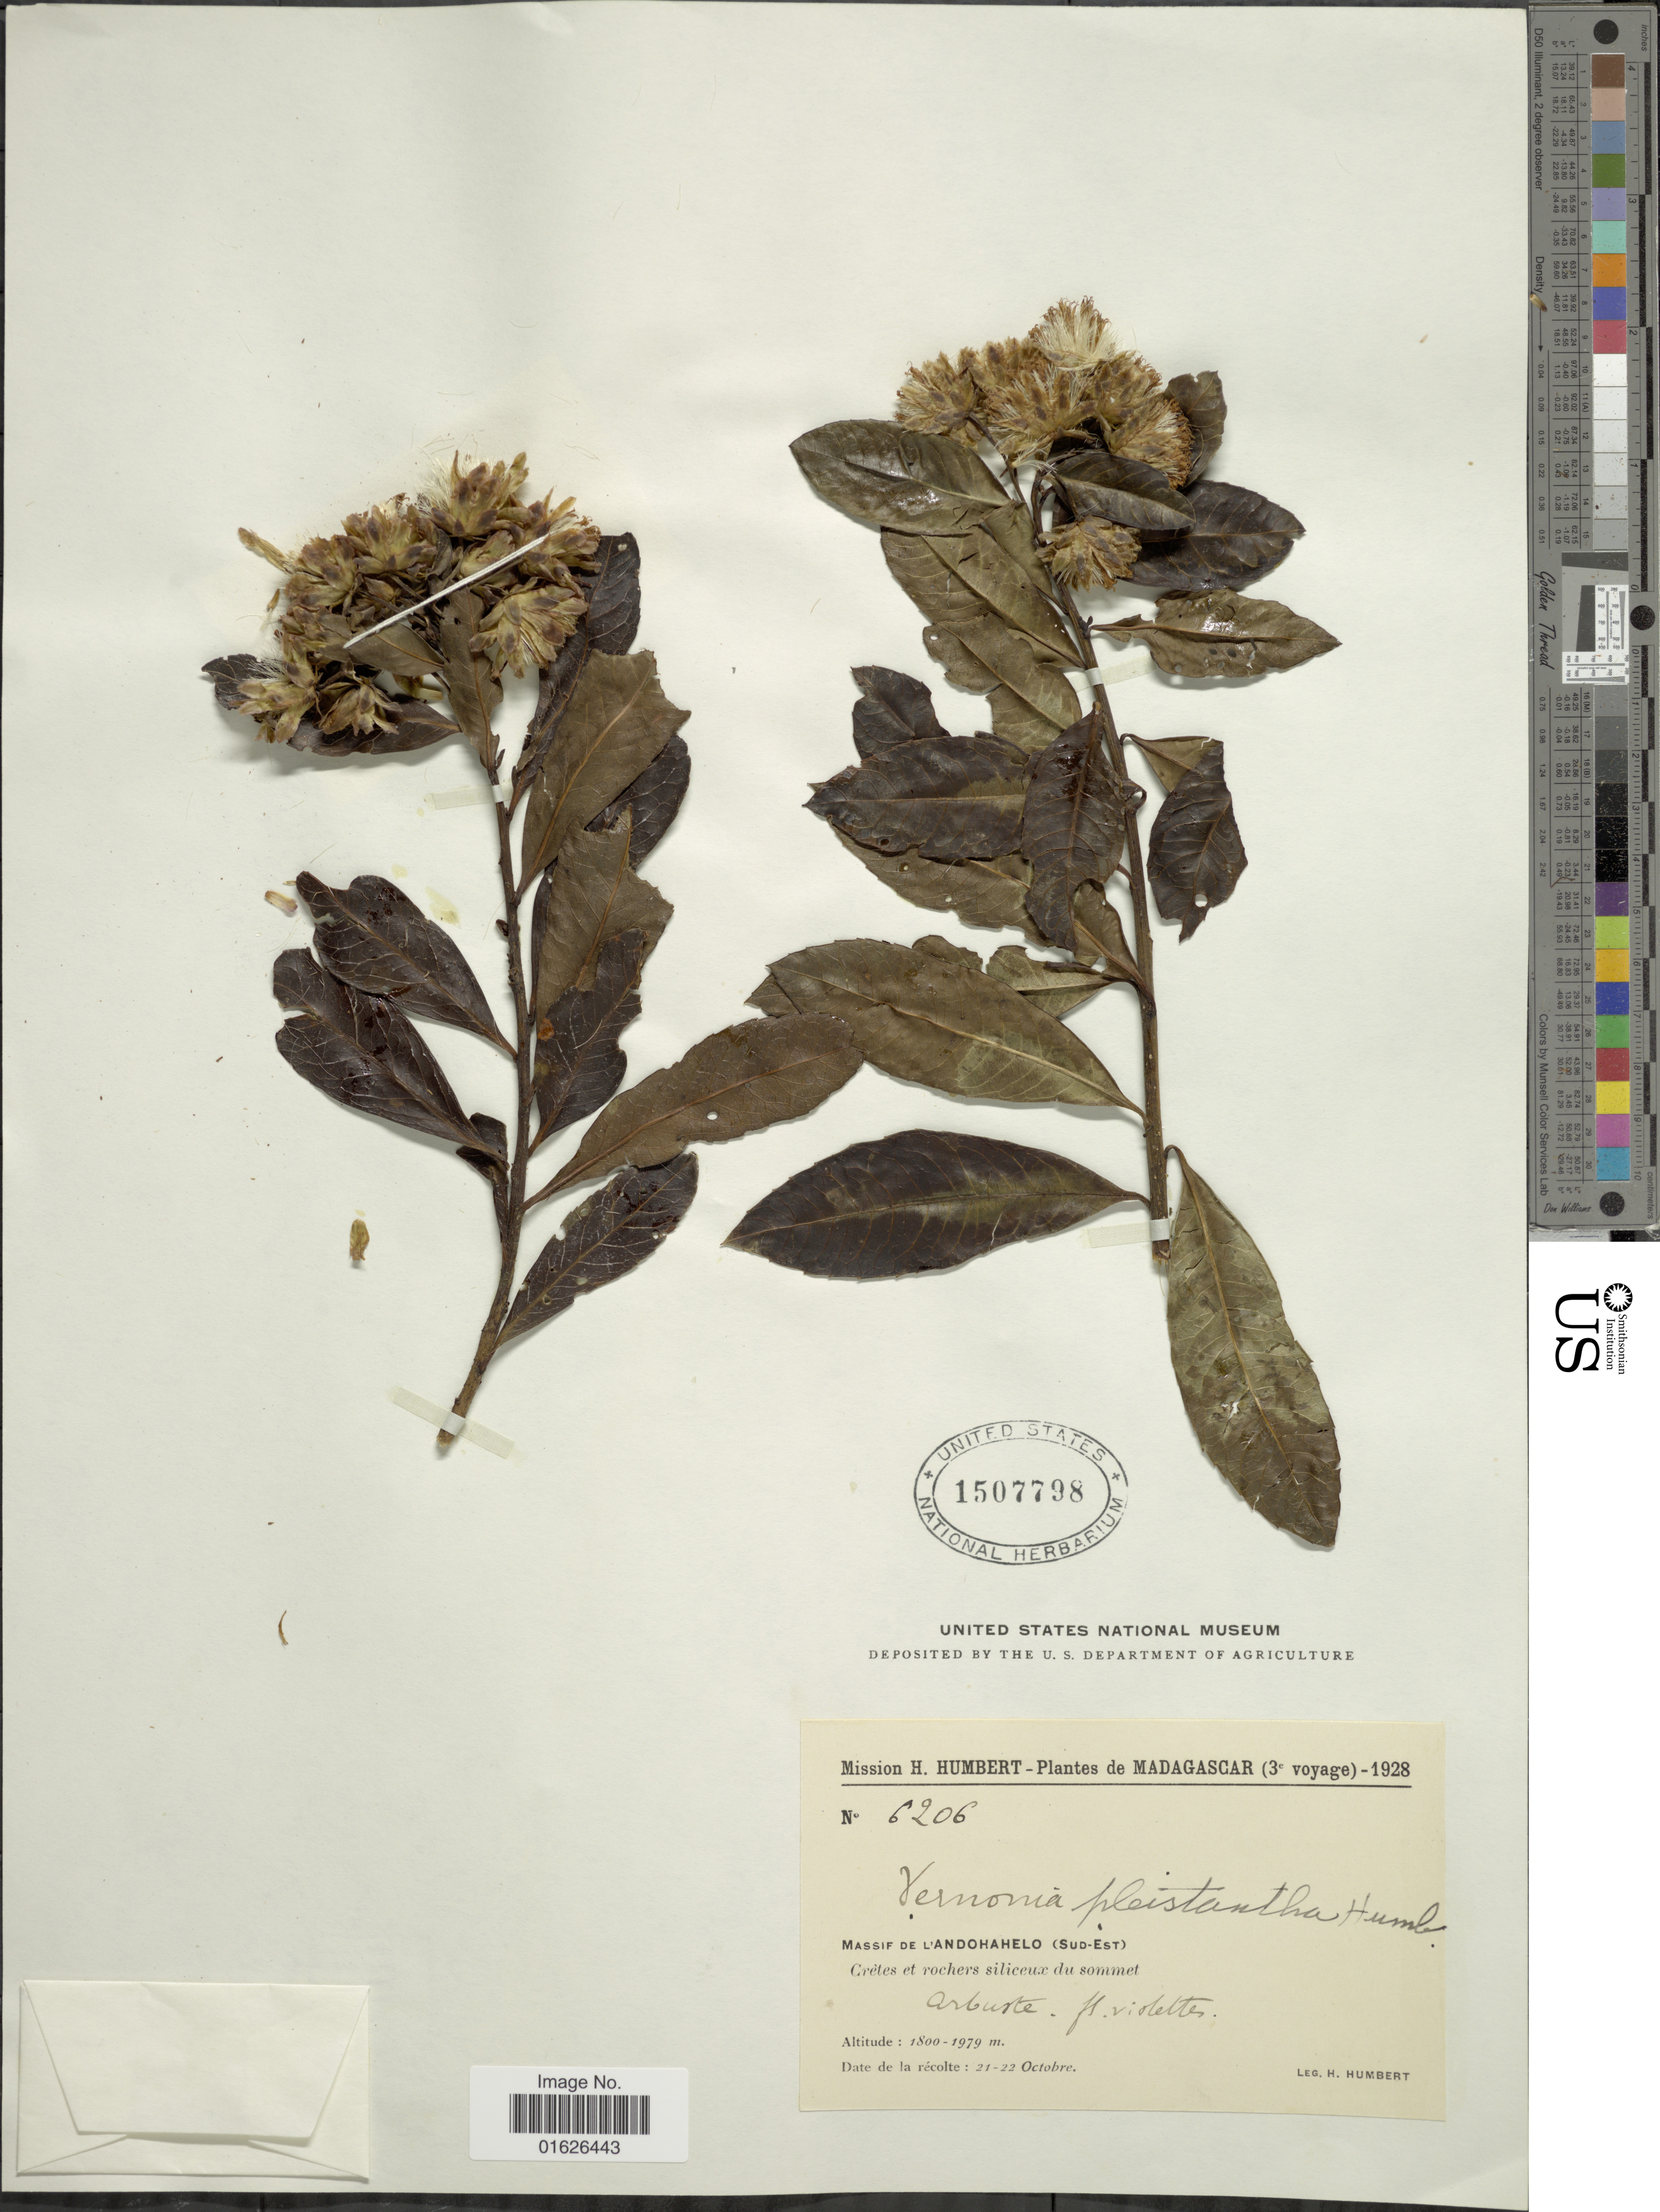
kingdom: Plantae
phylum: Tracheophyta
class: Magnoliopsida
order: Asterales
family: Asteraceae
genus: Gymnanthemum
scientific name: Gymnanthemum pleistanthum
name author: (Humbert) H. Rob.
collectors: H. Humbert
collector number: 6206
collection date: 1928-10-21/1928-10-22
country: Madagascar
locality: Massif de l'Andohahelo ( Sud - Est ) Cretes et Rochers siliceus de sommet.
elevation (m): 1800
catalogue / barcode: US 1507798